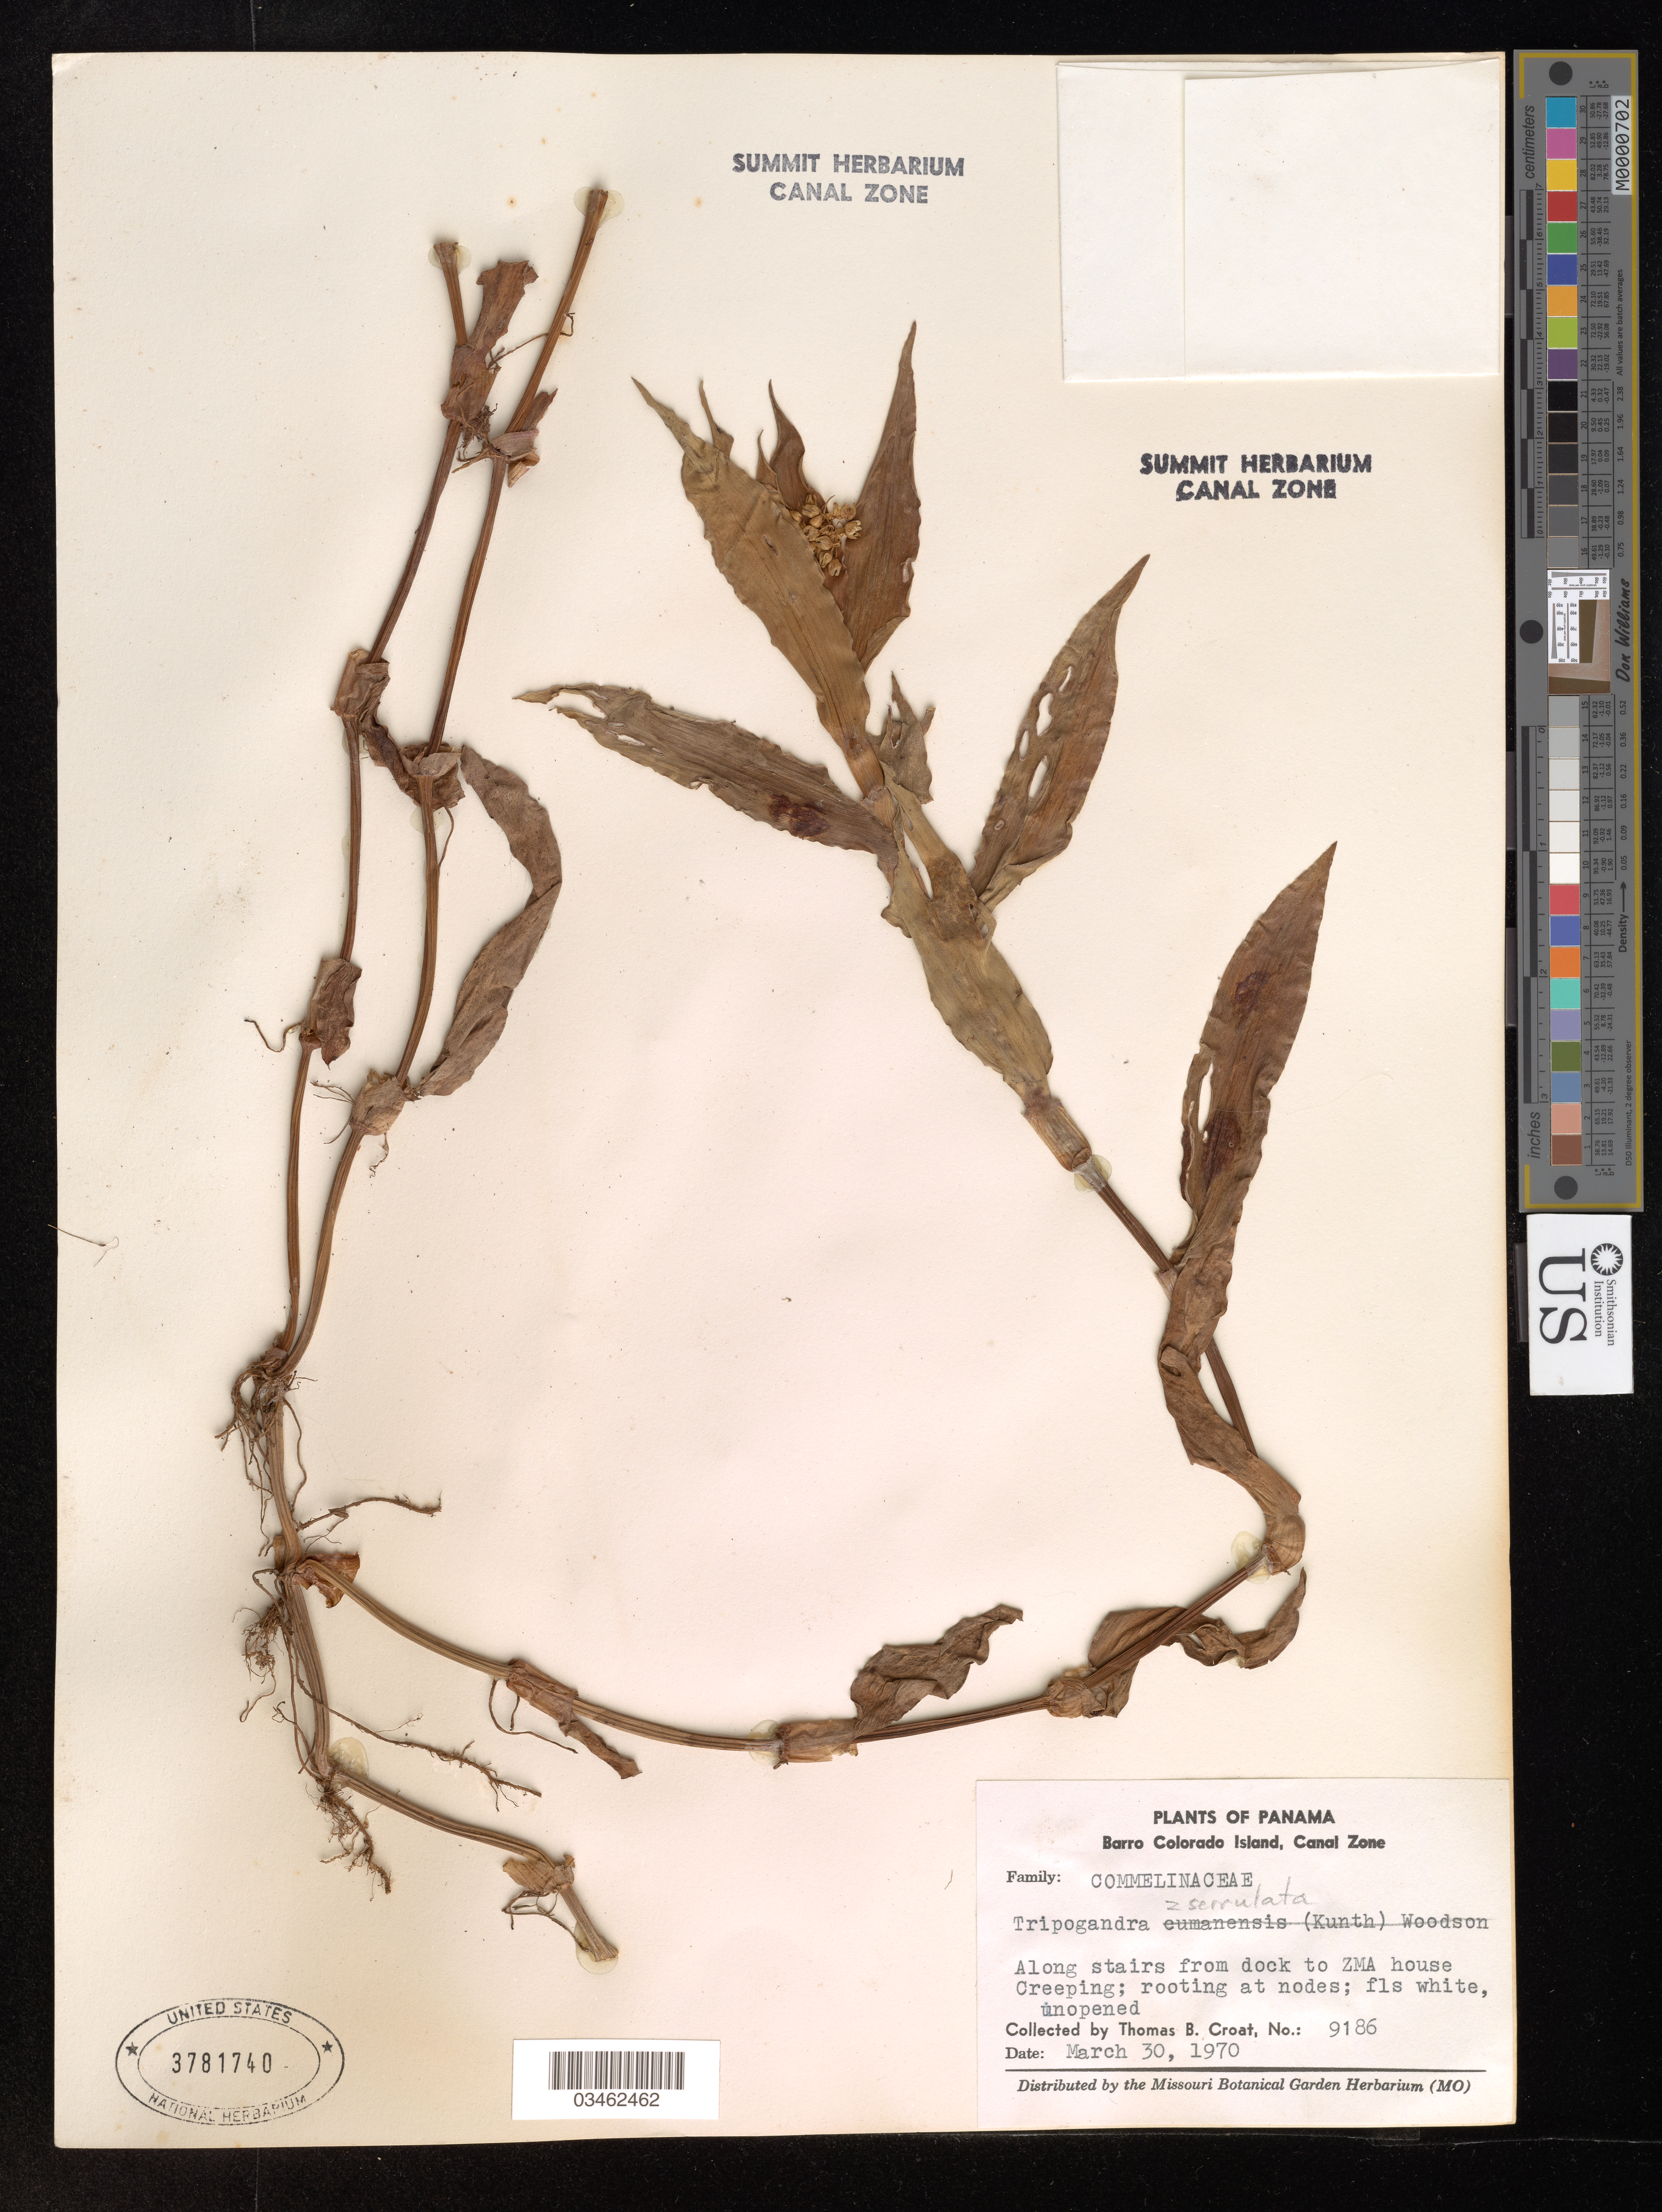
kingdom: Plantae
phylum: Tracheophyta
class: Liliopsida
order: Commelinales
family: Commelinaceae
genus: Tripogandra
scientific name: Tripogandra serrulata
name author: (Vahl) Handlos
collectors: T. B. Croat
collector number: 9186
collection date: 1970-03-30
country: Panama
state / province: Panamá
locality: Barro Colorado Island, Canal Zone. Along stairs from dock to ZMA house creeping.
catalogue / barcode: US 3781740